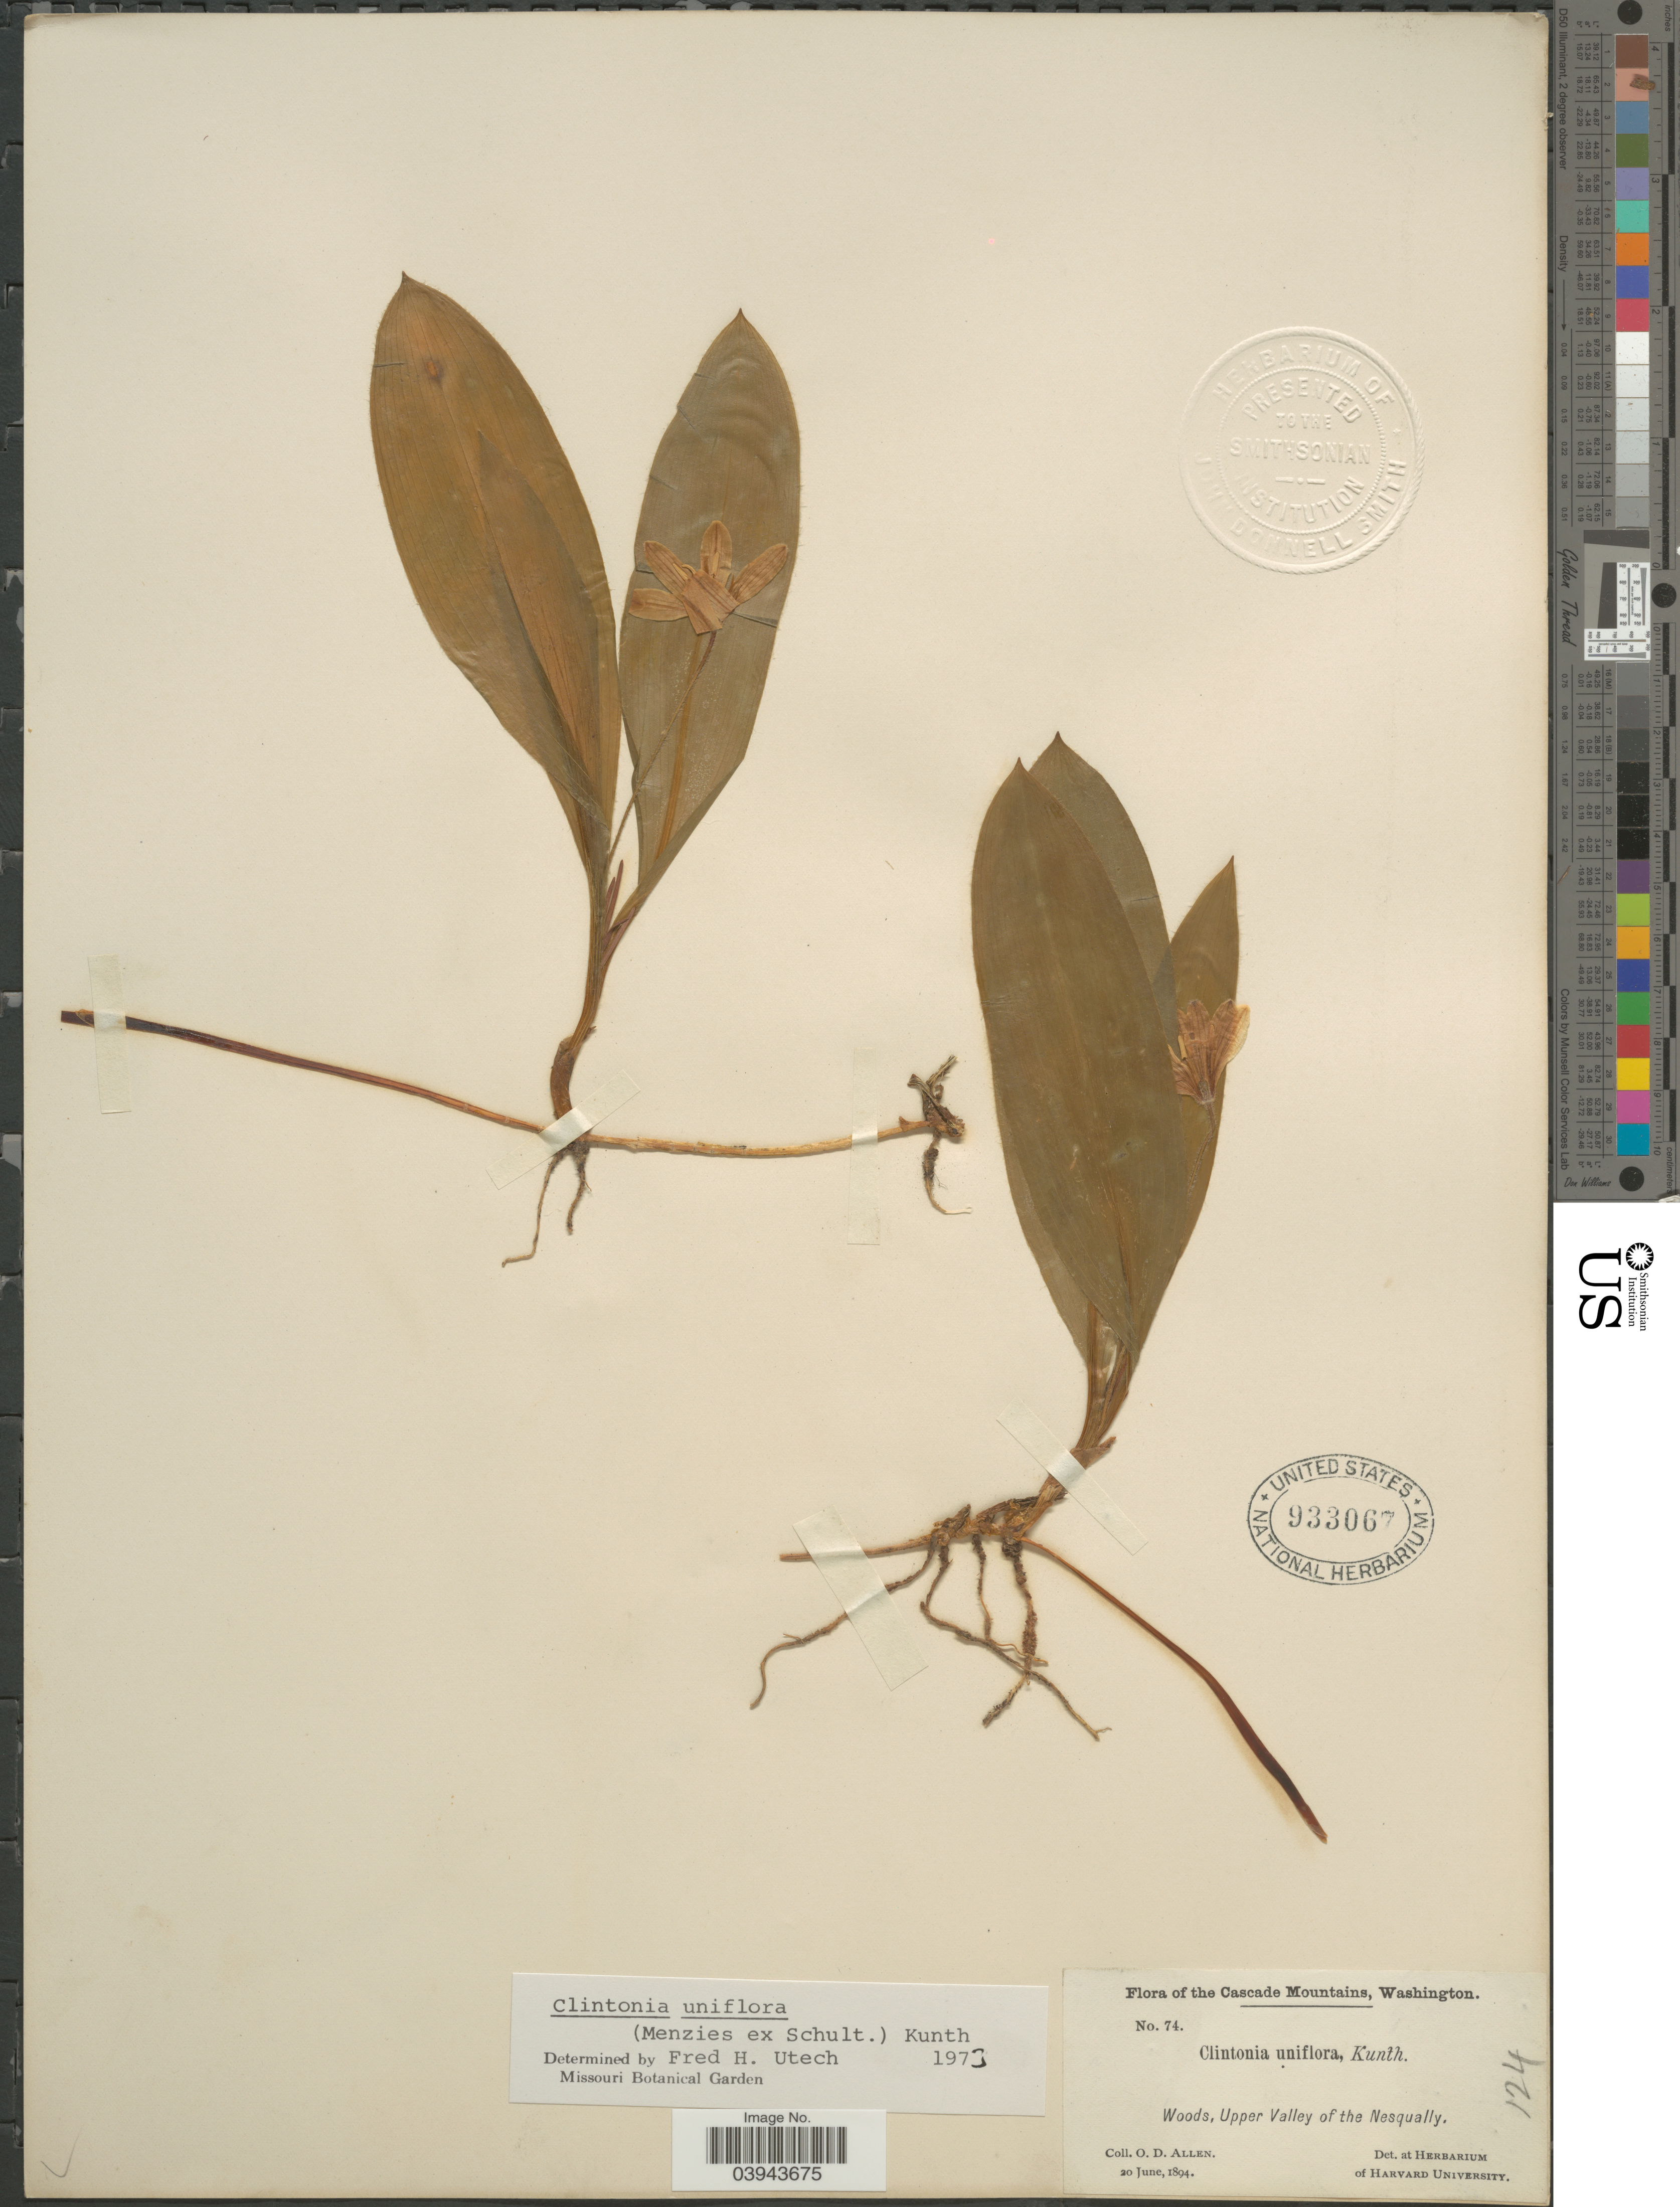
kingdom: Plantae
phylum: Tracheophyta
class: Liliopsida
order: Liliales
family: Liliaceae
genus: Clintonia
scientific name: Clintonia uniflora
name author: Kunth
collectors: O. D. Allen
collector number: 74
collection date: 1894-06-20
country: United States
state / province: Washington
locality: The Cascade Mountains. Woods, Upper Valley of the Nesqually.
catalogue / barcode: US 933067